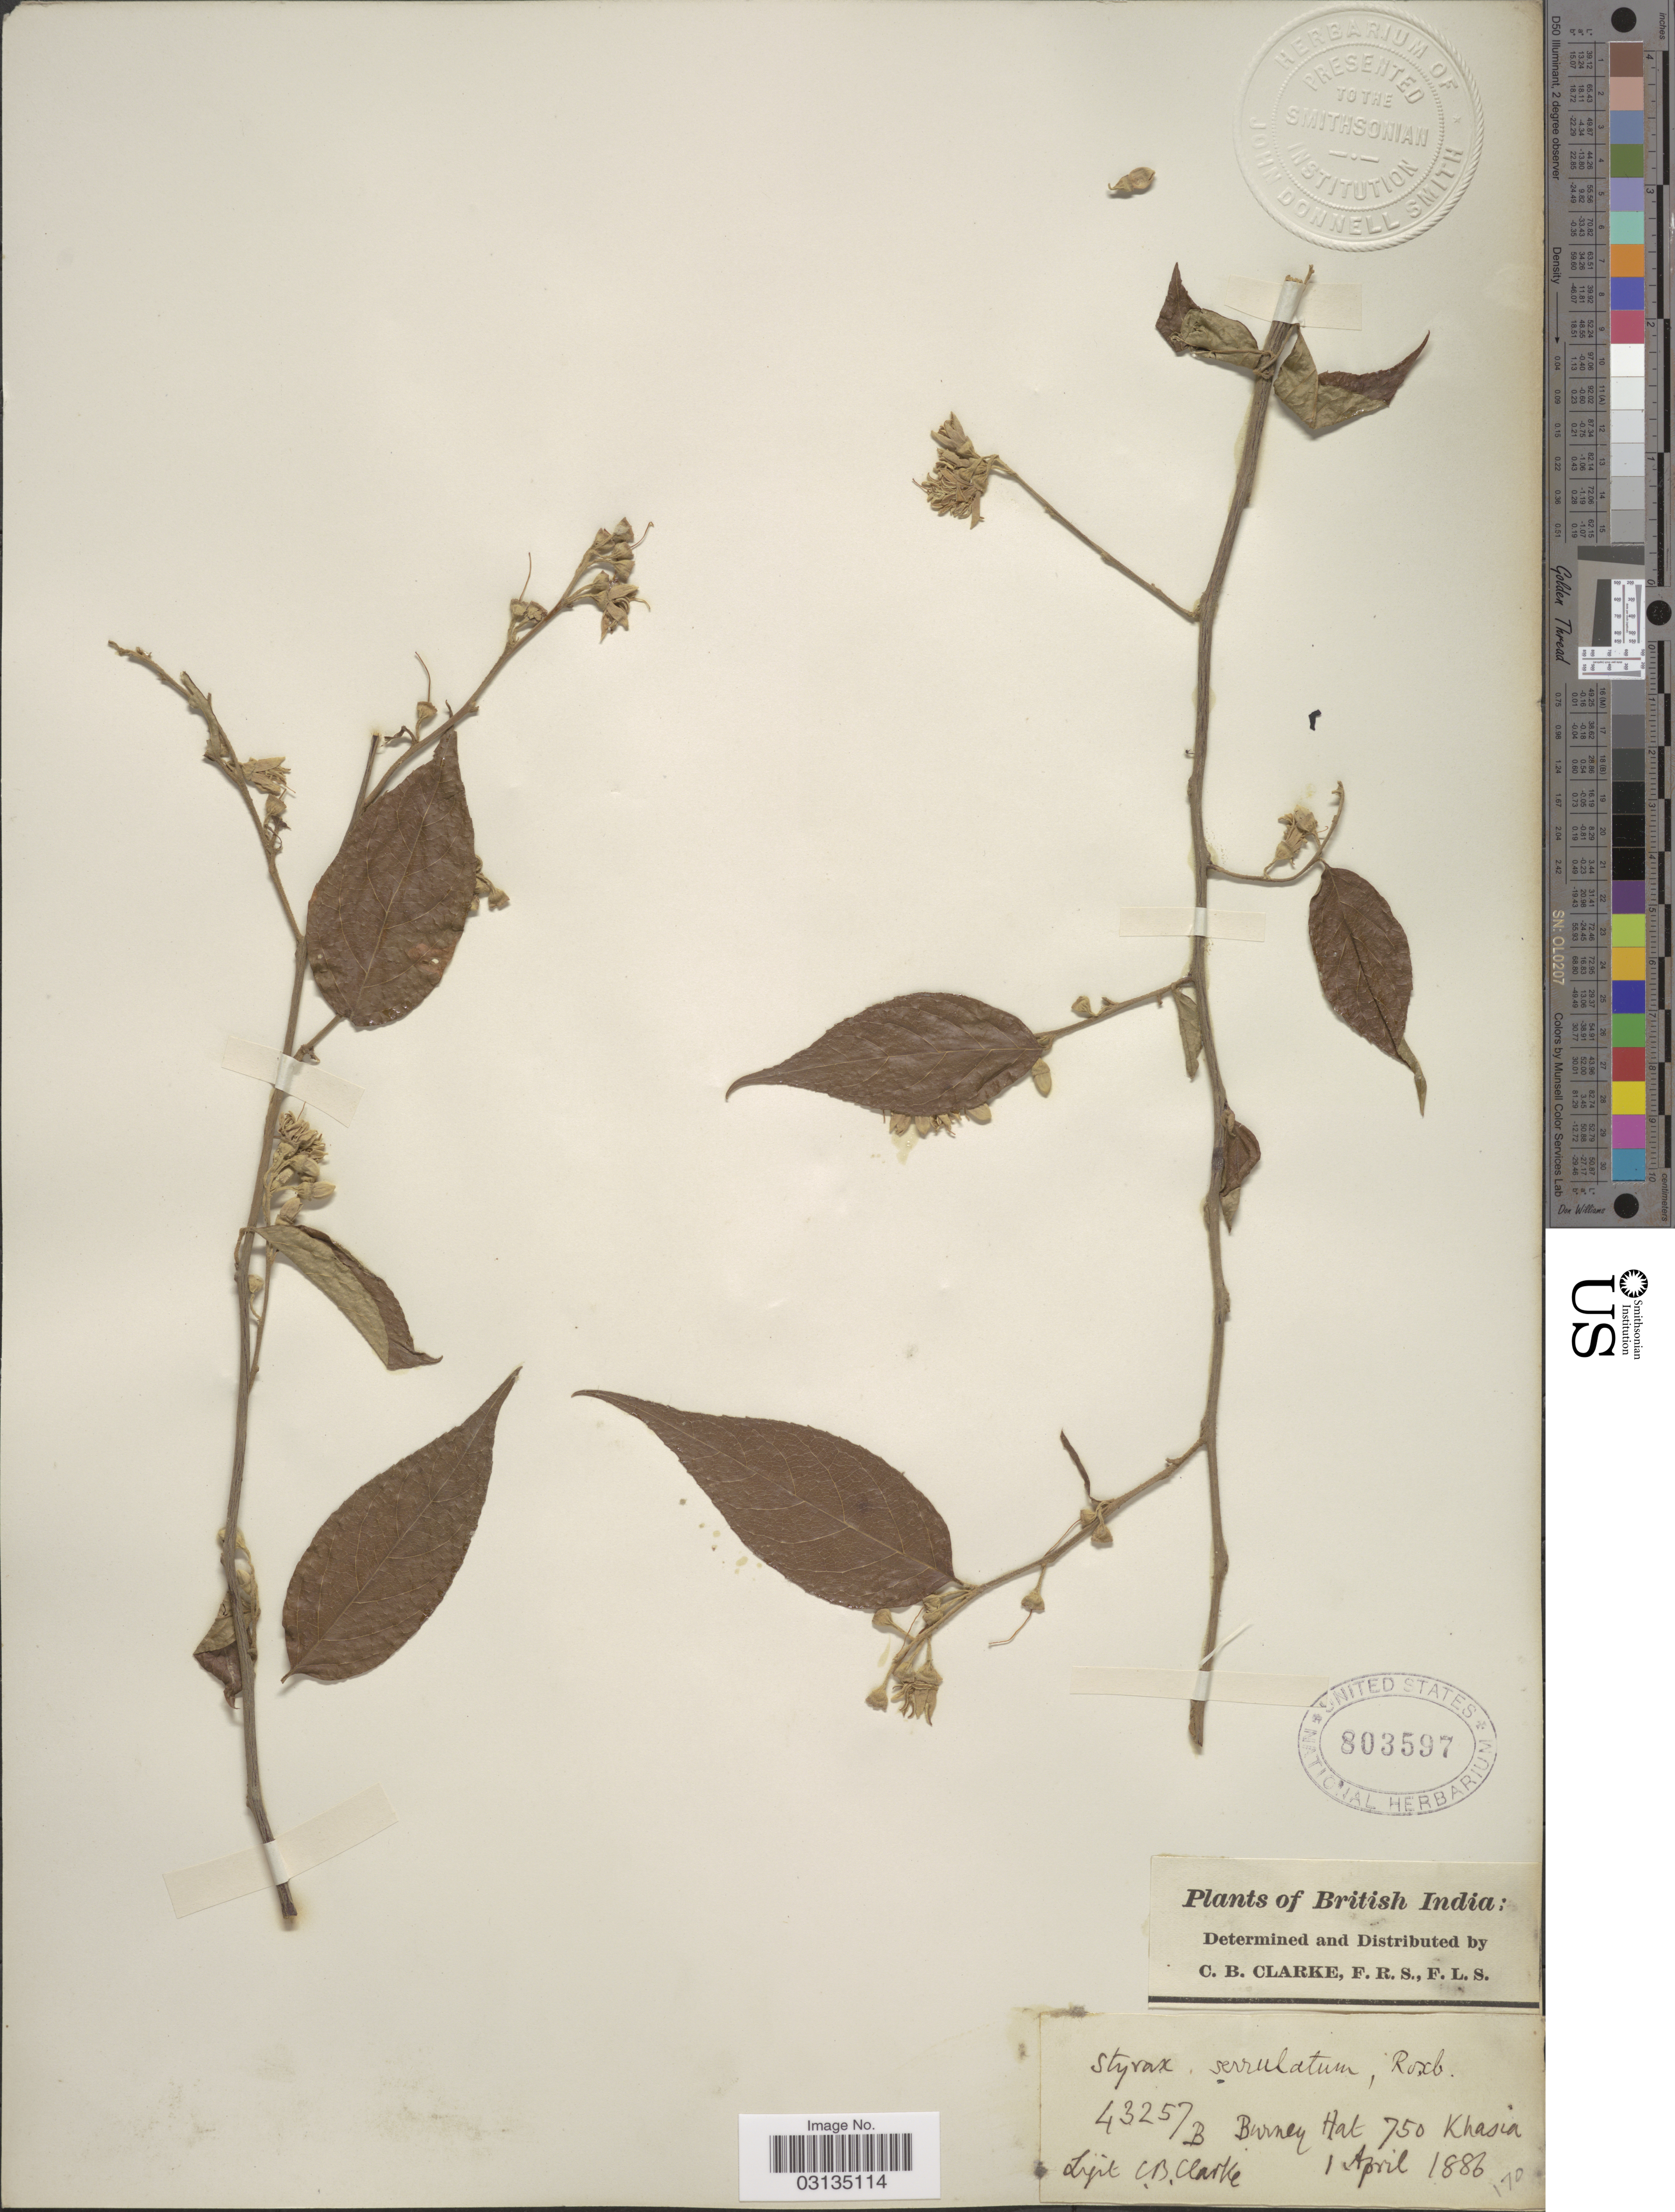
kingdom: Plantae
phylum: Tracheophyta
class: Magnoliopsida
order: Ericales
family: Styracaceae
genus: Styrax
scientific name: Styrax serrulatus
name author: Roxb.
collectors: C. B. Clarke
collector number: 43257 B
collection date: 1886-04-01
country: India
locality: British India, Burney Hat, Khasia.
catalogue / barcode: US 803597